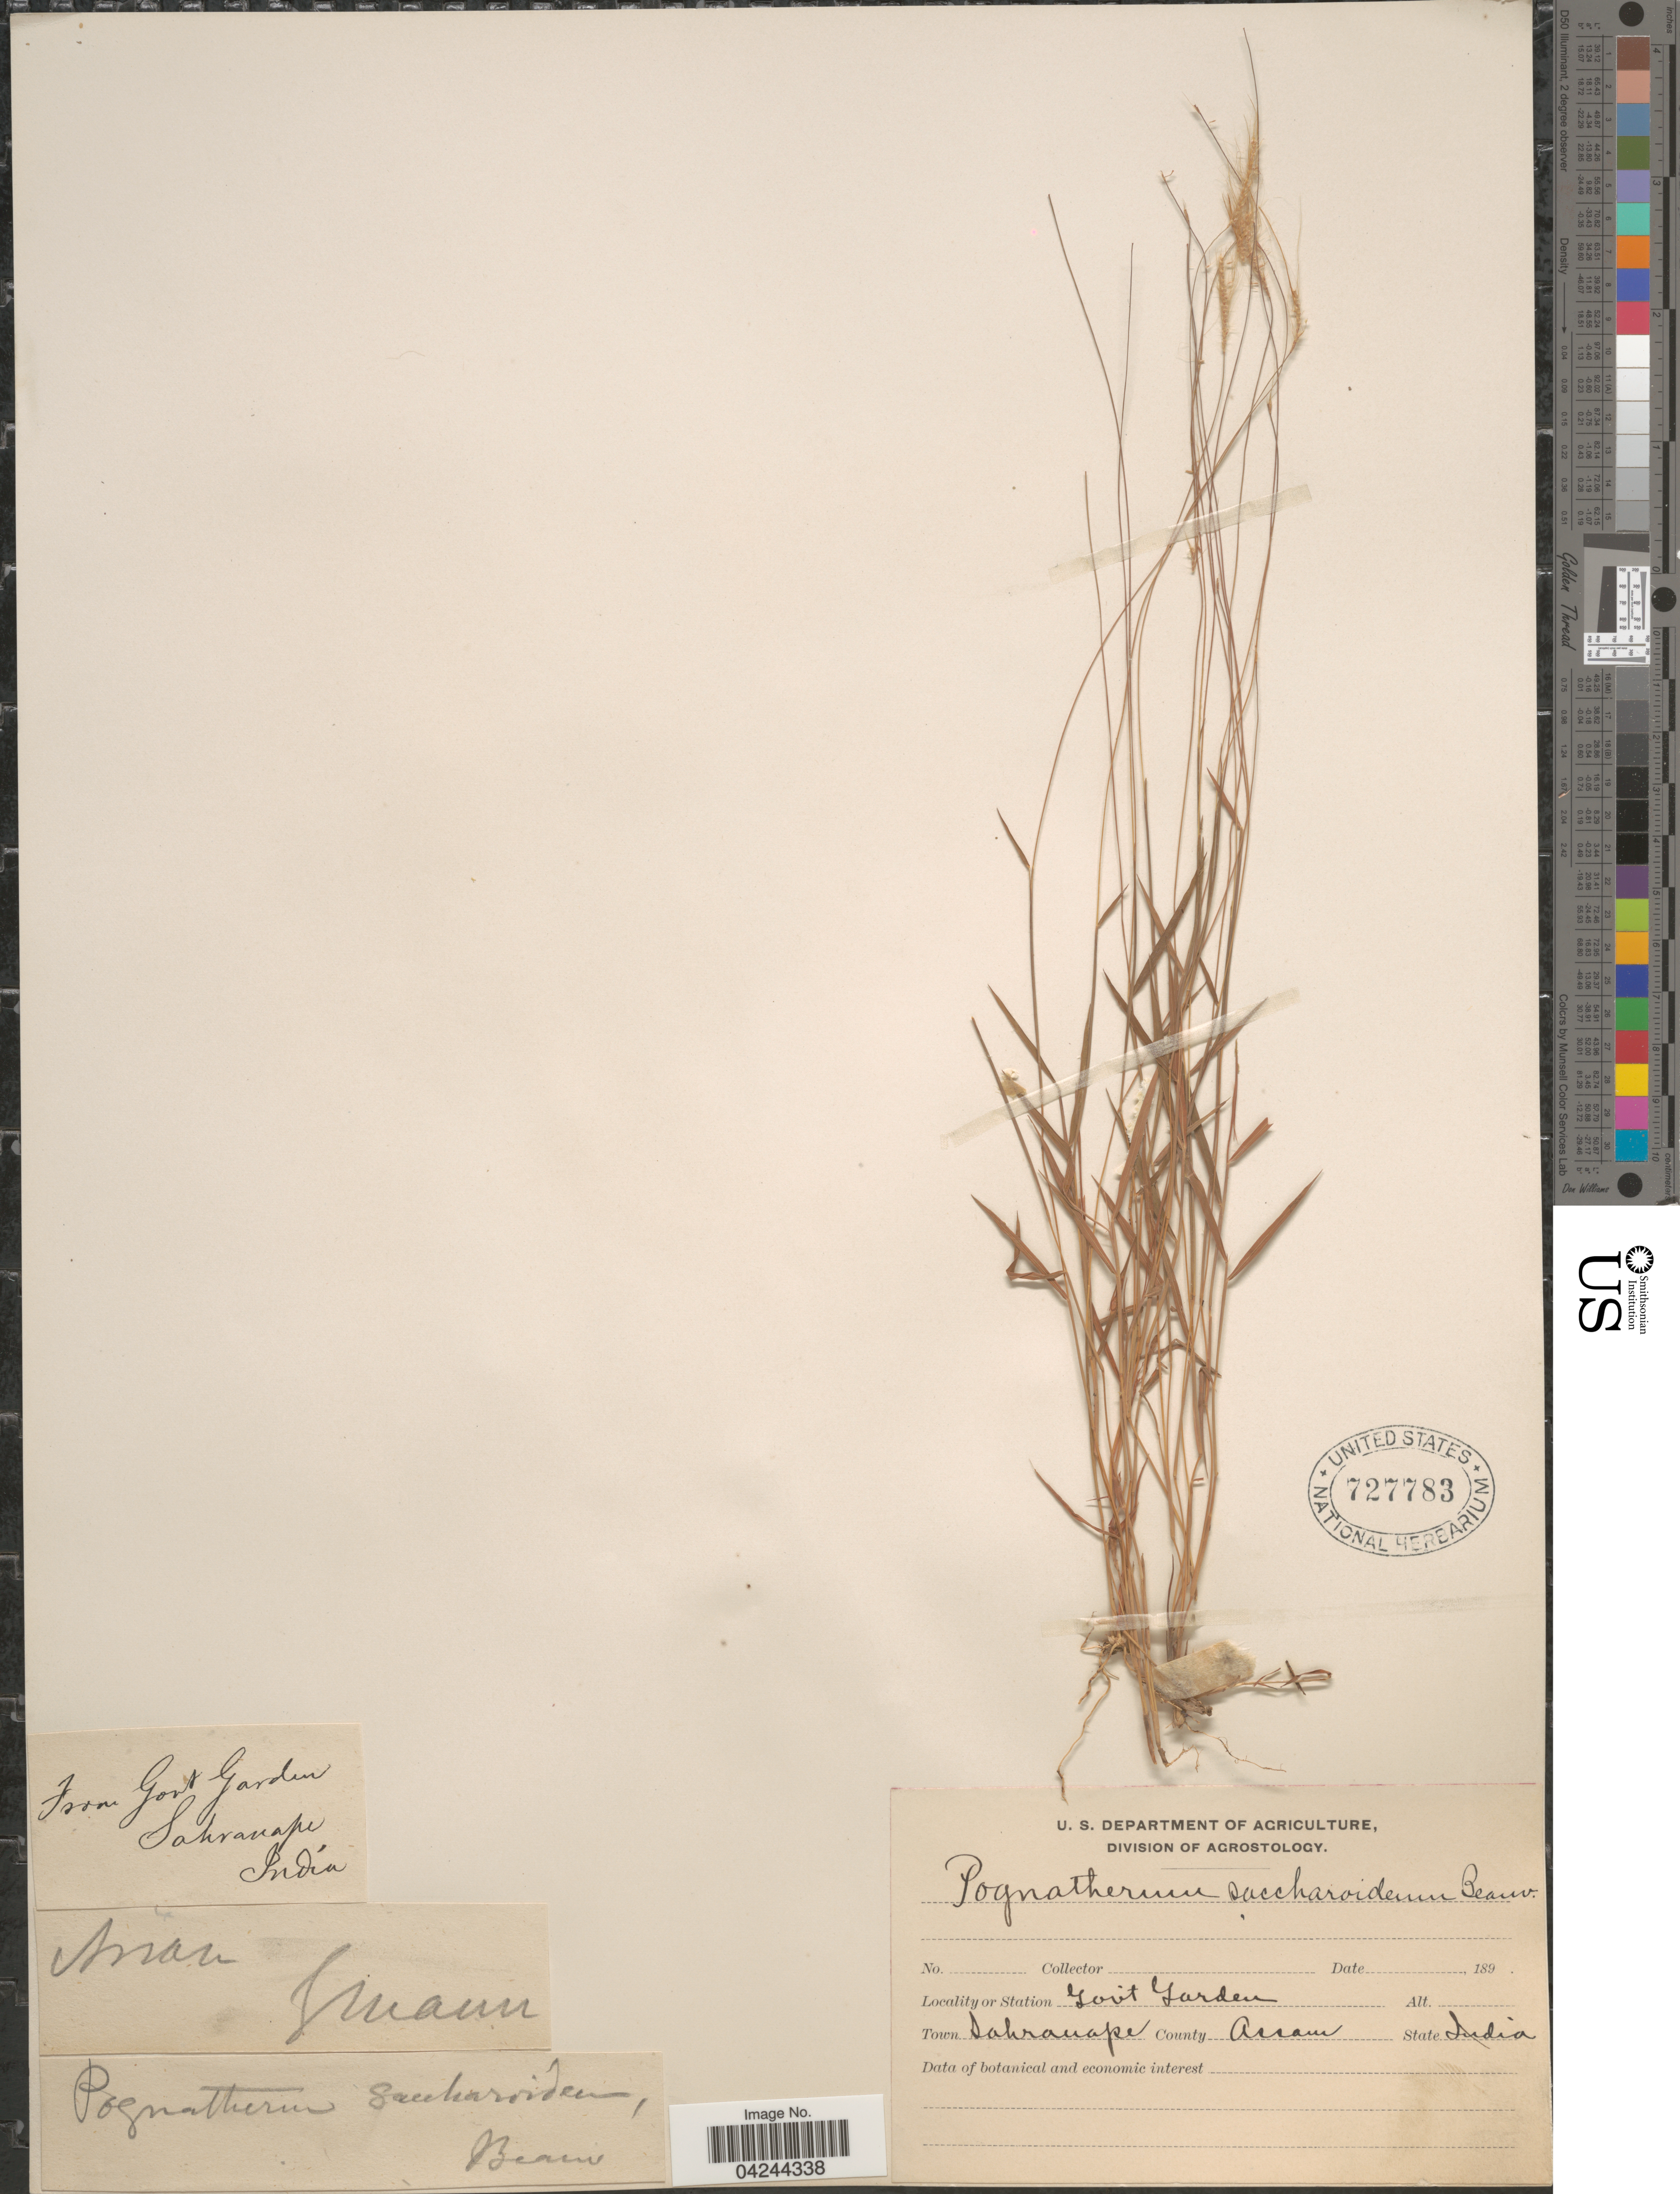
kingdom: Plantae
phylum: Tracheophyta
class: Liliopsida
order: Poales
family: Poaceae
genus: Pogonatherum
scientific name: Pogonatherum crinitum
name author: (Thunb.) Kunth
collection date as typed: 189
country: India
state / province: Assam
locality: Station Govt Garden. Town Sahranape. County Assam.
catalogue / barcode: US 727783